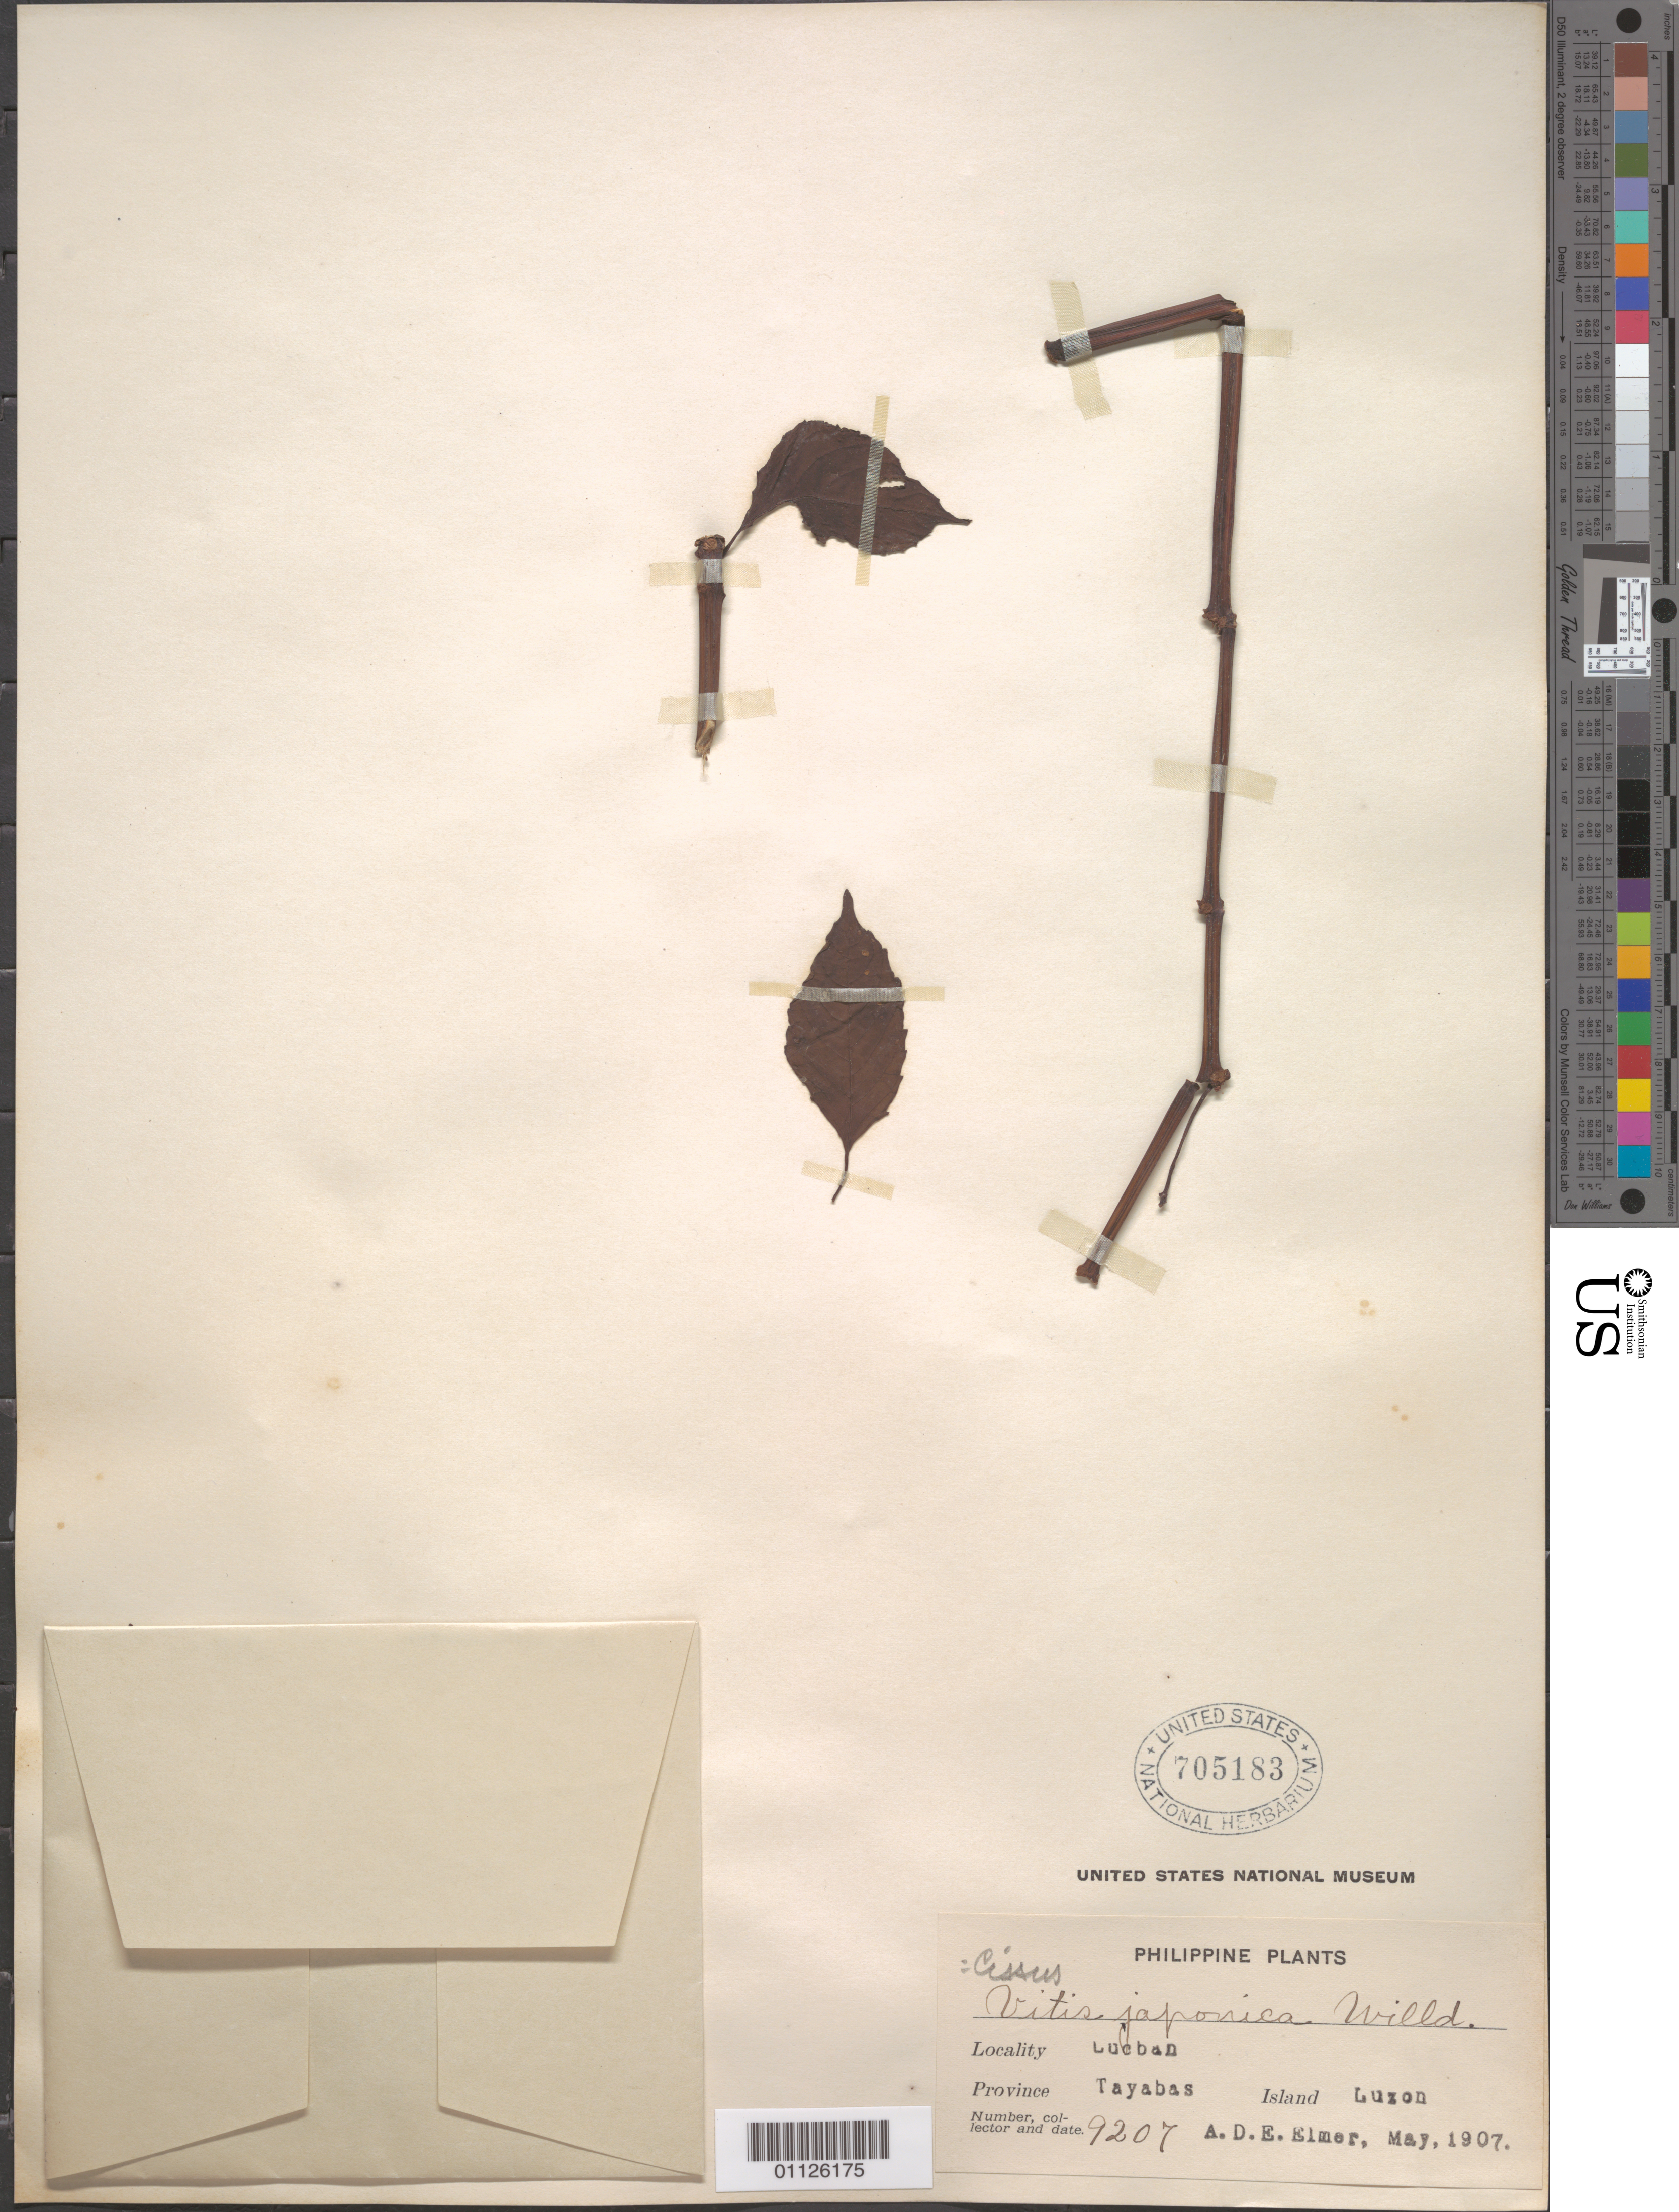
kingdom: Plantae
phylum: Tracheophyta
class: Magnoliopsida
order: Vitales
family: Vitaceae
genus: Cissus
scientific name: Cissus japonica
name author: (Thunb.) Willd.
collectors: A. D. E. Elmer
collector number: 9207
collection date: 1907-05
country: Philippines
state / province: Calabarzon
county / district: Quezon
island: Luzon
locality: Luzon. Lucban. Tayabas.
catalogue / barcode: US 705183